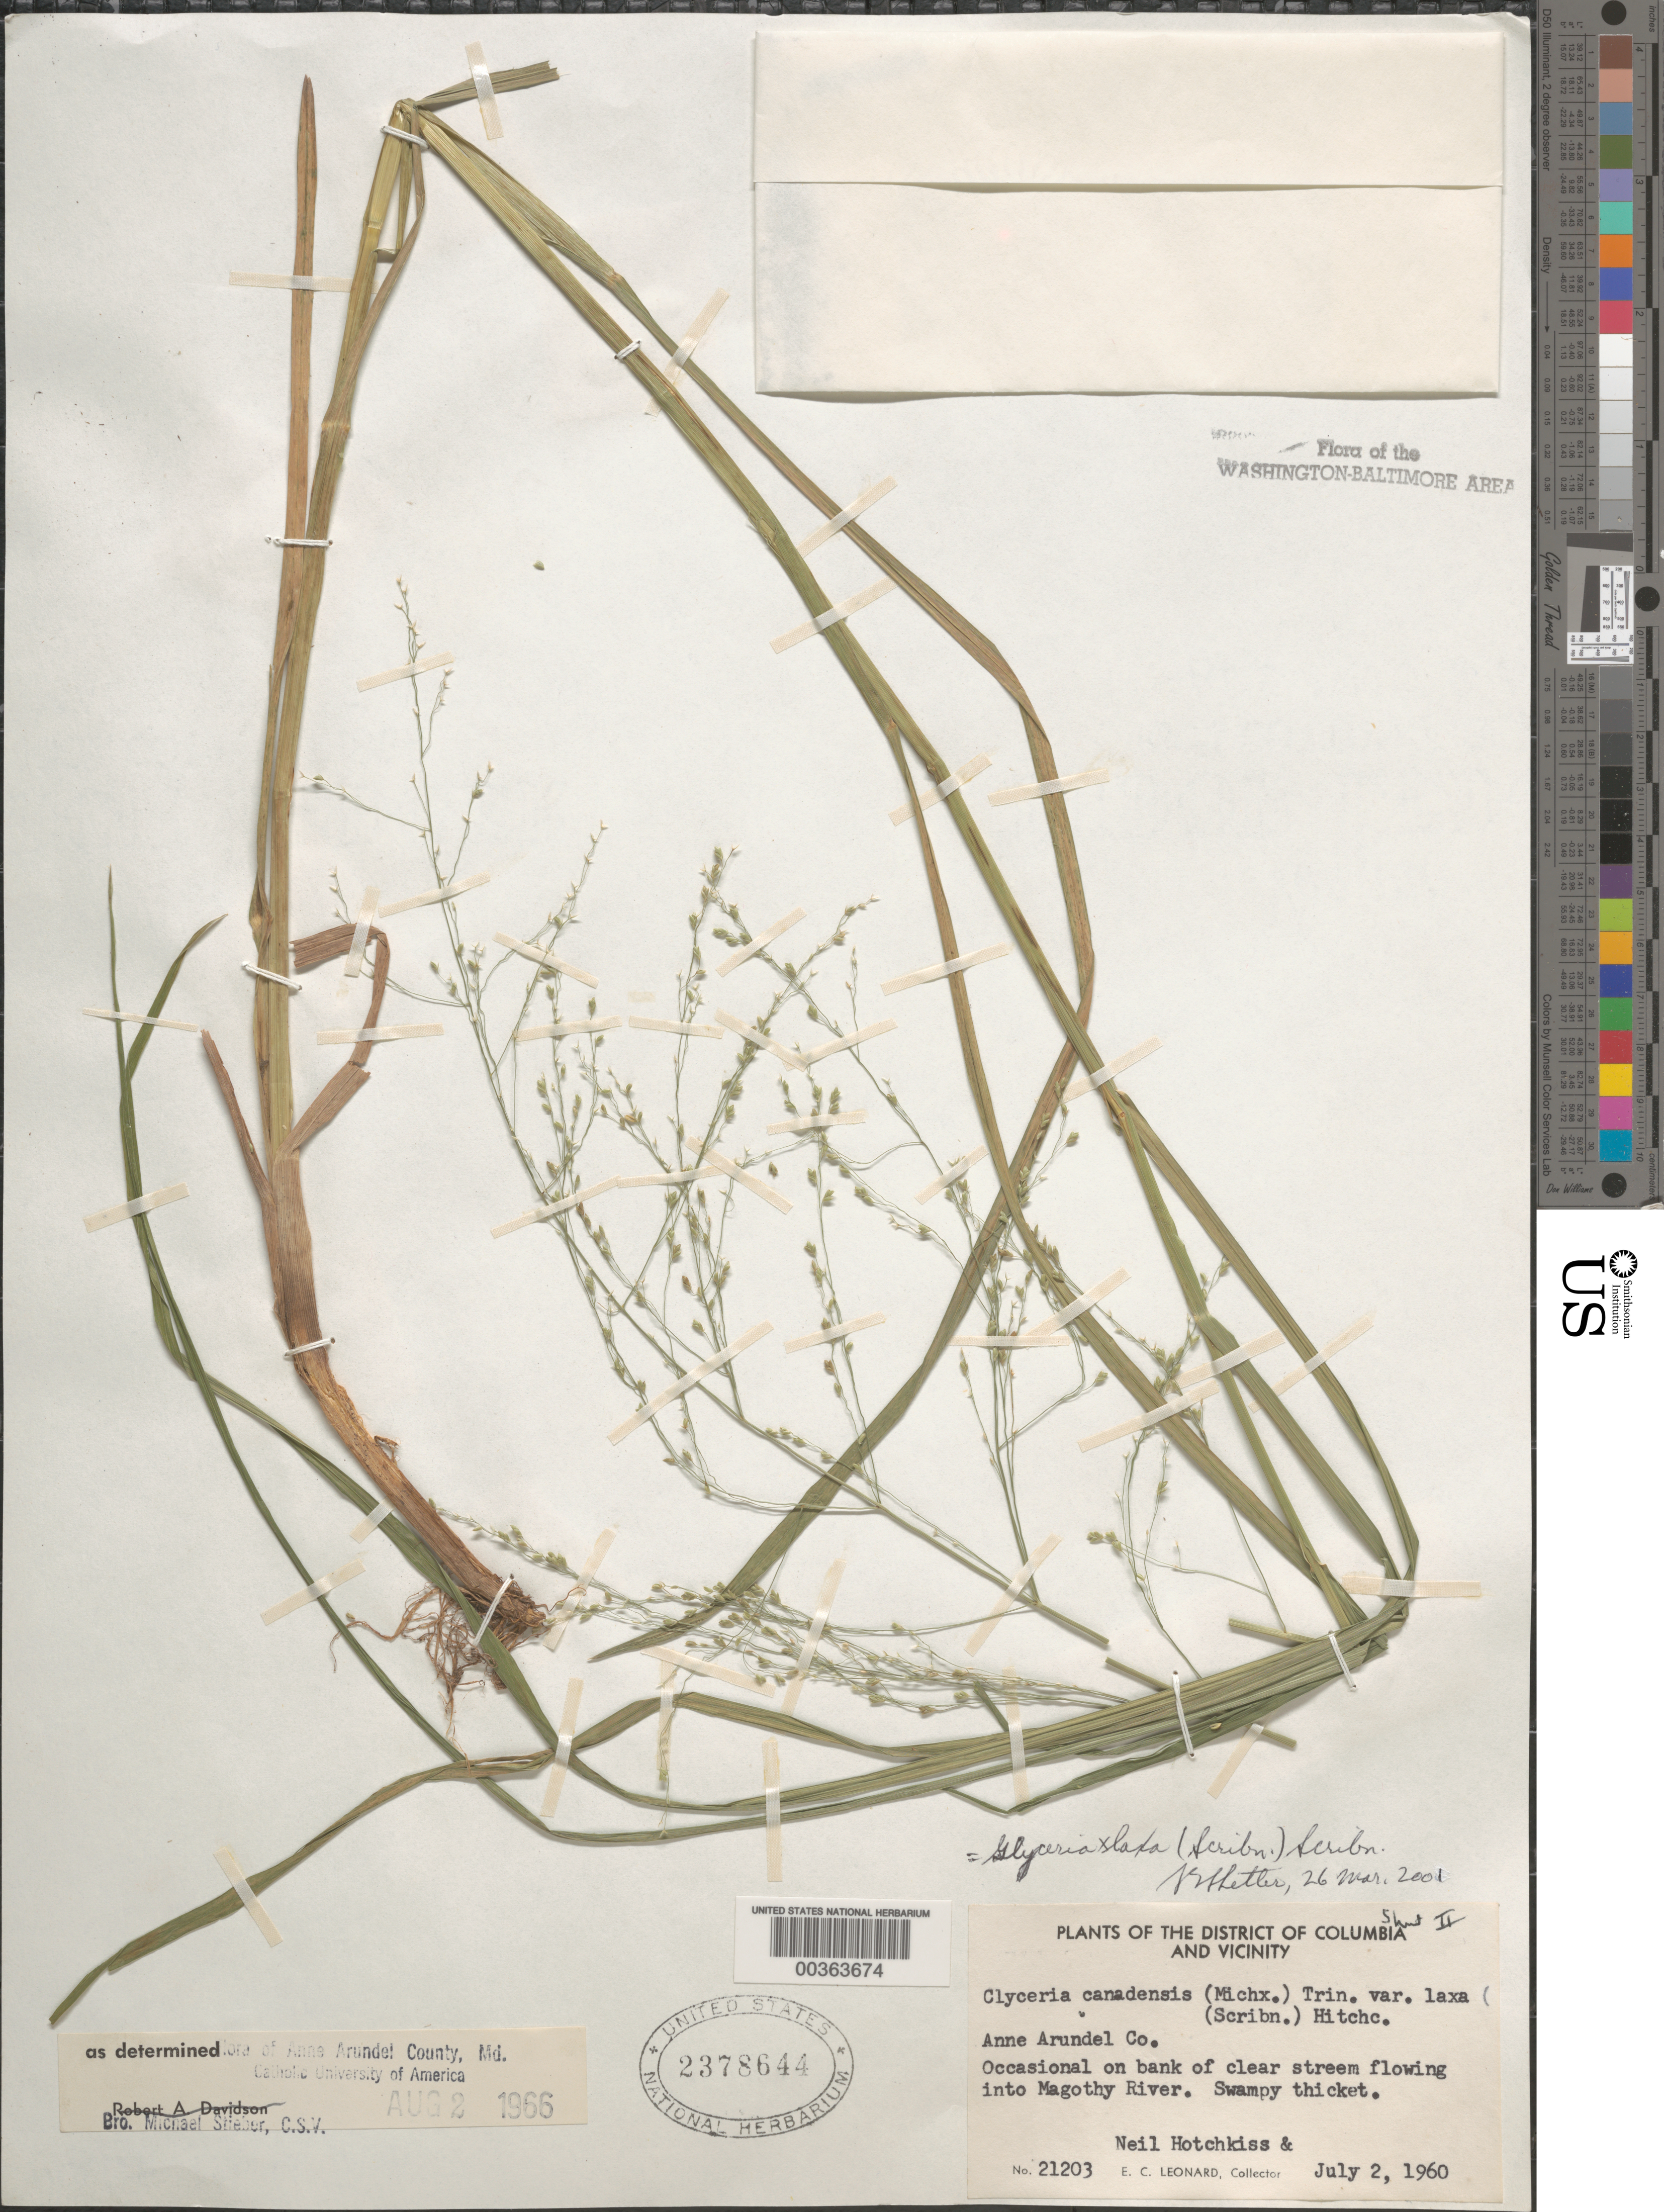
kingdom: Plantae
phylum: Tracheophyta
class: Liliopsida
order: Poales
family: Poaceae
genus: Glyceria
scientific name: Glyceria canadensis var. laxa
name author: (Scribn.) Hitchc.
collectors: E. C. Leonard & N. Hotchkiss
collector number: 21203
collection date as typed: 02 Jul 1960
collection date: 1960-07-02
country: United States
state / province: Maryland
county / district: Anne Arundel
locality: Magothy River Tributary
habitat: Swampy thicket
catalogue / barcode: US 2378644